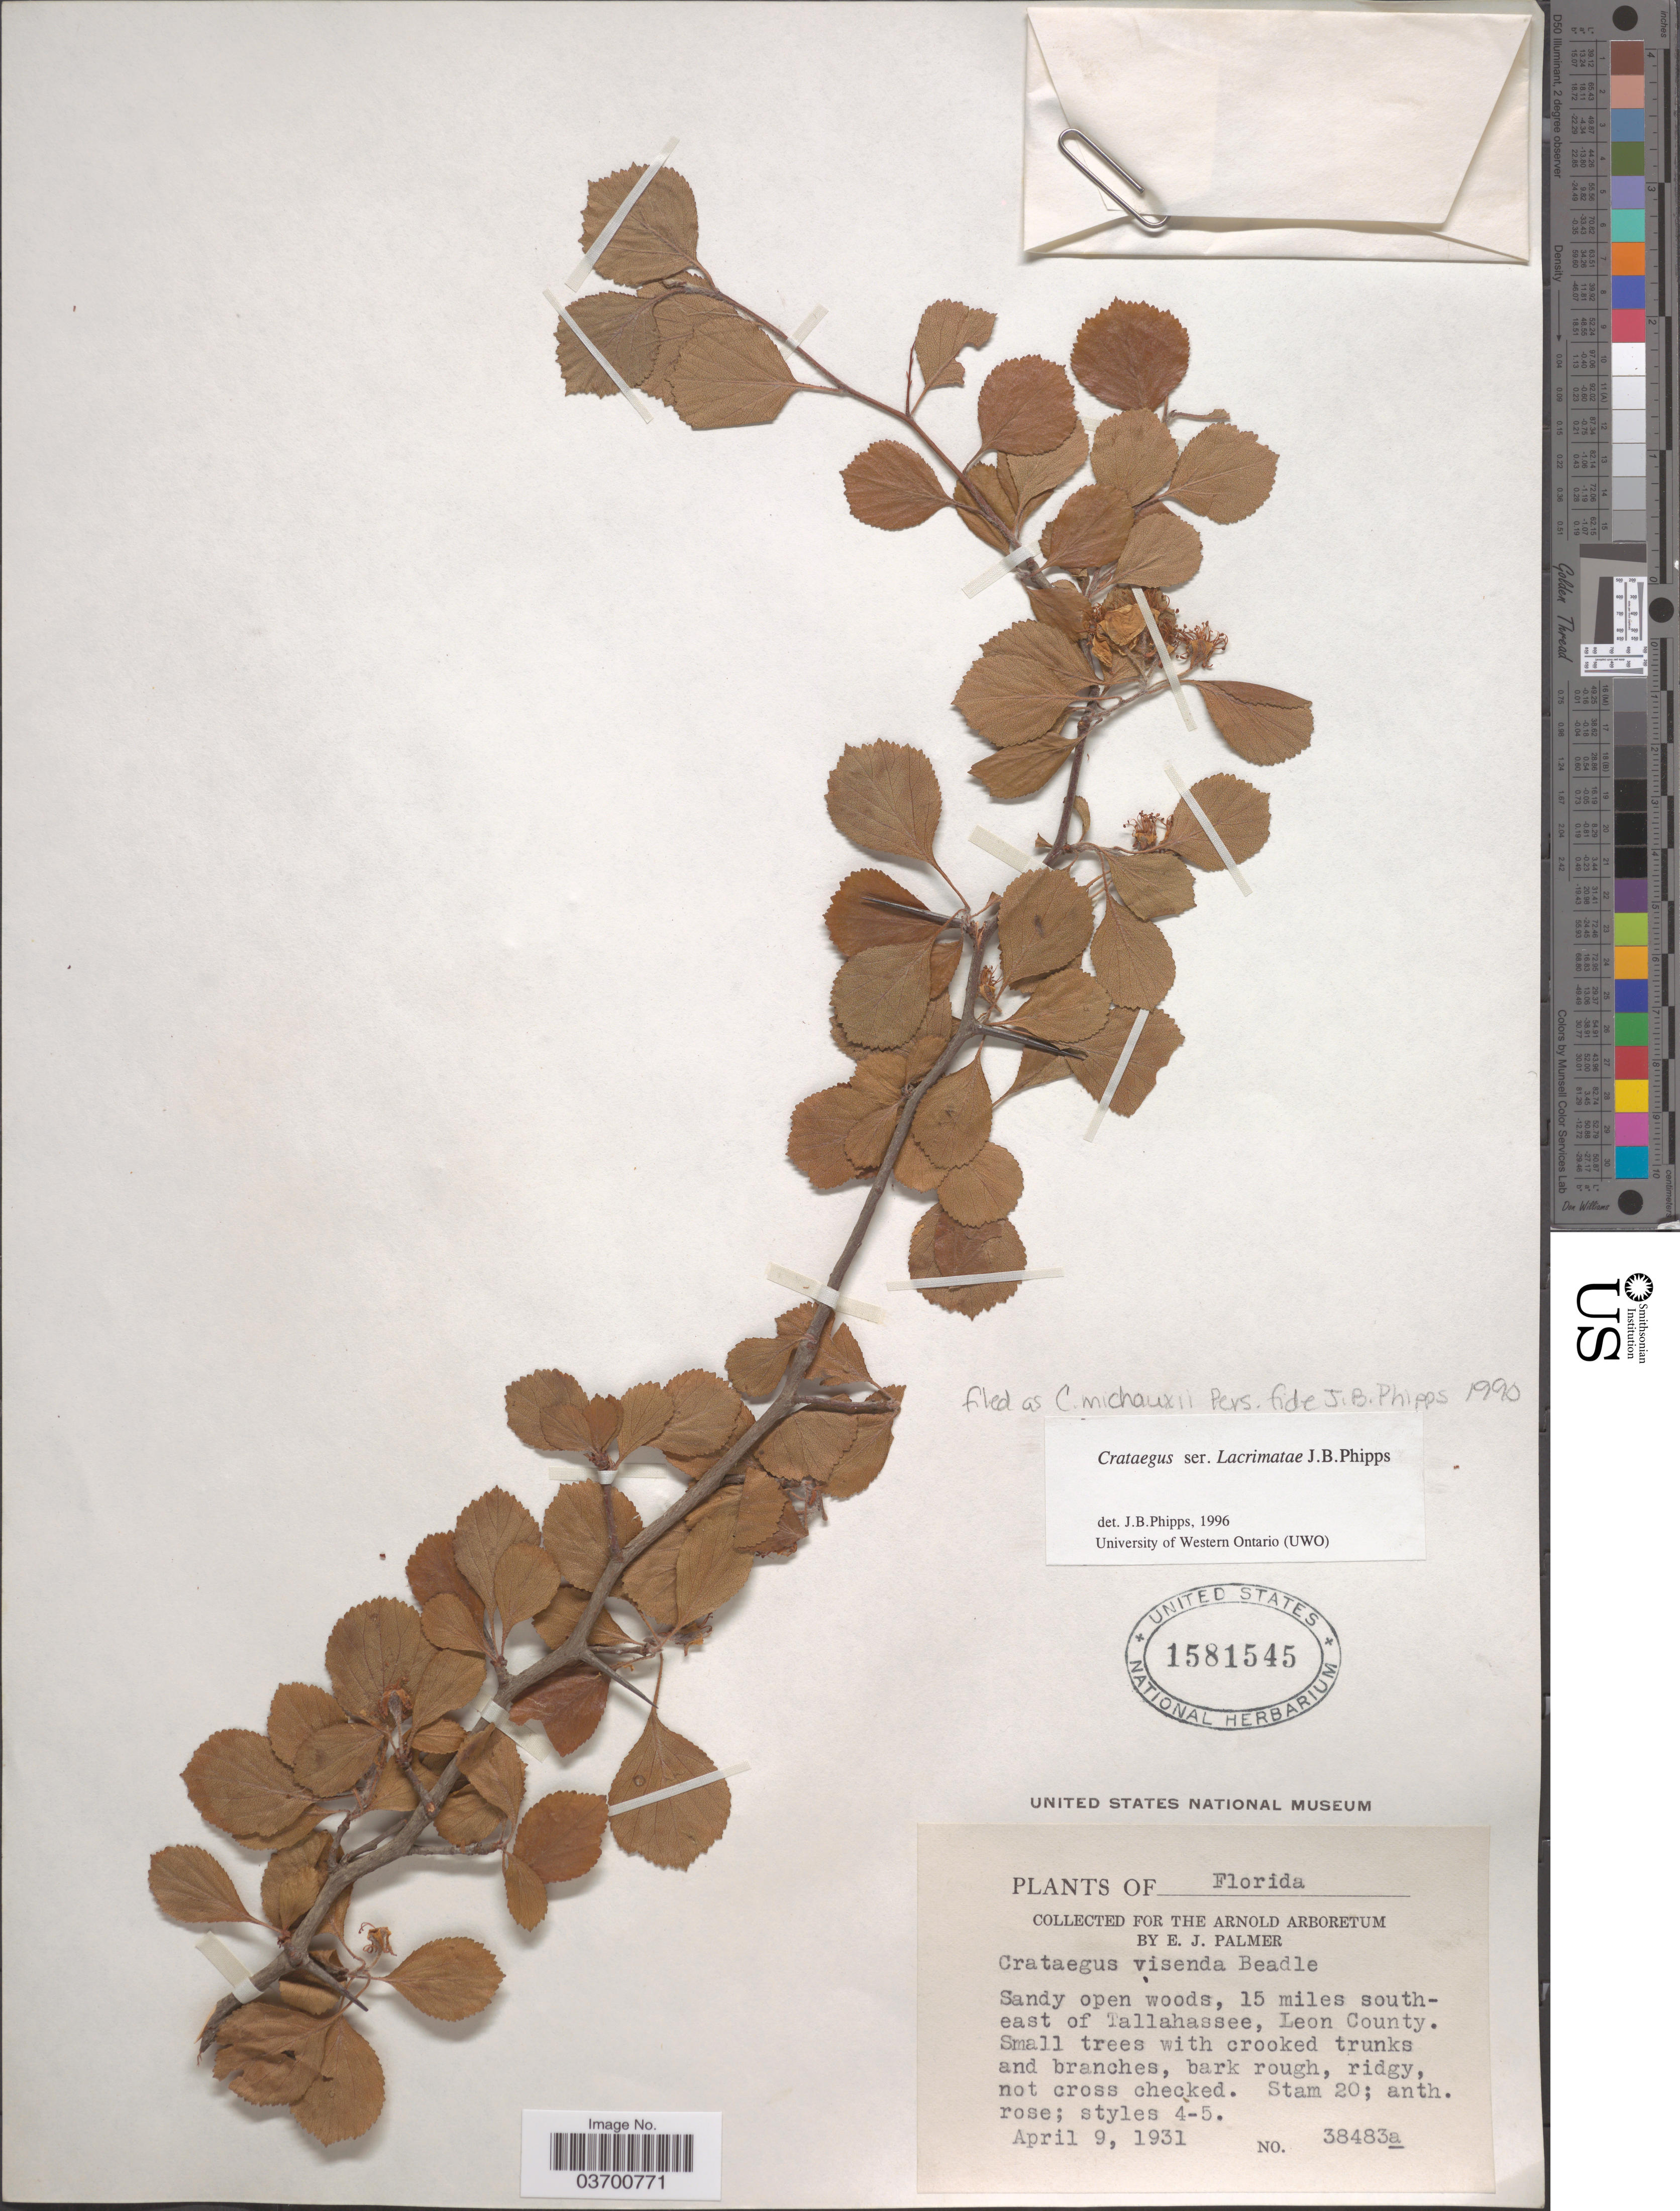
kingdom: Plantae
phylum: Tracheophyta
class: Magnoliopsida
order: Rosales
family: Rosaceae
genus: Crataegus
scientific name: Crataegus michauxii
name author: Pers.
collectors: E. J. Palmer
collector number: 38483a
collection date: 1931-04-09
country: United States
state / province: Florida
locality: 15 miles southeast of Tallahassee, Leon County.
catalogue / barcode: US 1581545